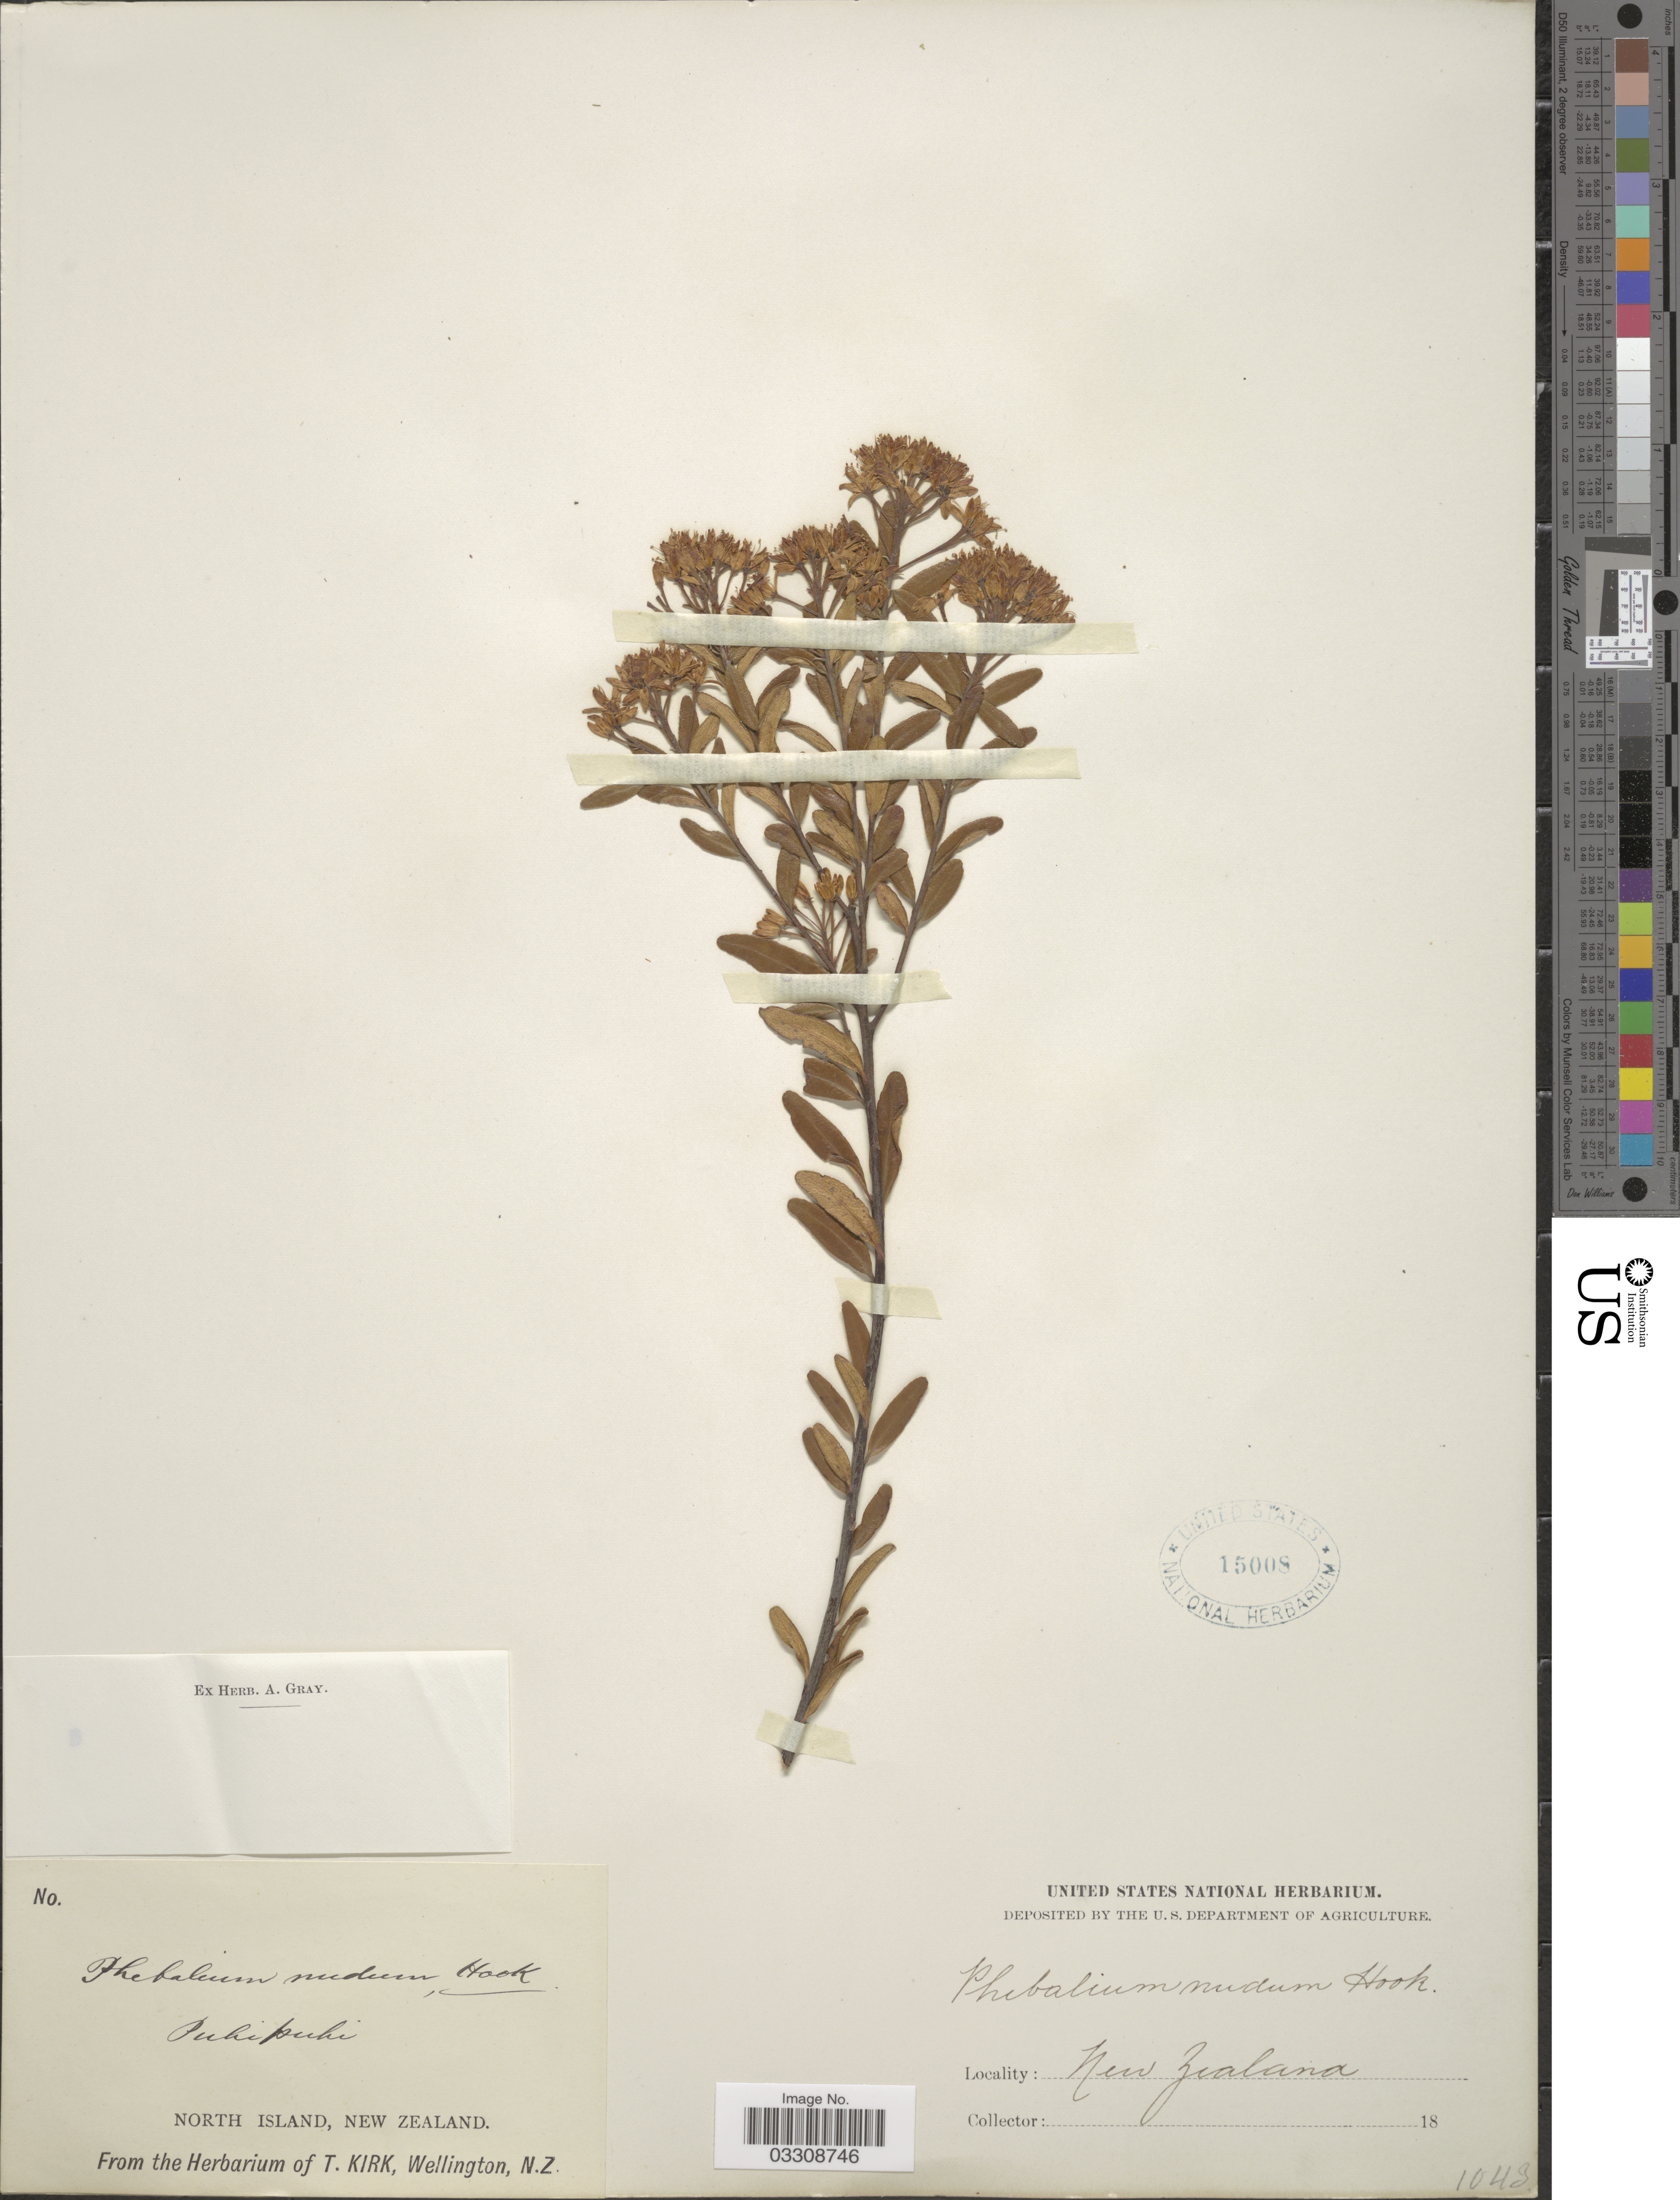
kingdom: Plantae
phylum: Tracheophyta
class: Magnoliopsida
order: Sapindales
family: Rutaceae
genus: Leionema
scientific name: Leionema nudum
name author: (Hook.) Paul G. Wilson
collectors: ex herb. T. Kirk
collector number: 1043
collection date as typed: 18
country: New Zealand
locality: North Island.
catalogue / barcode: US 15008